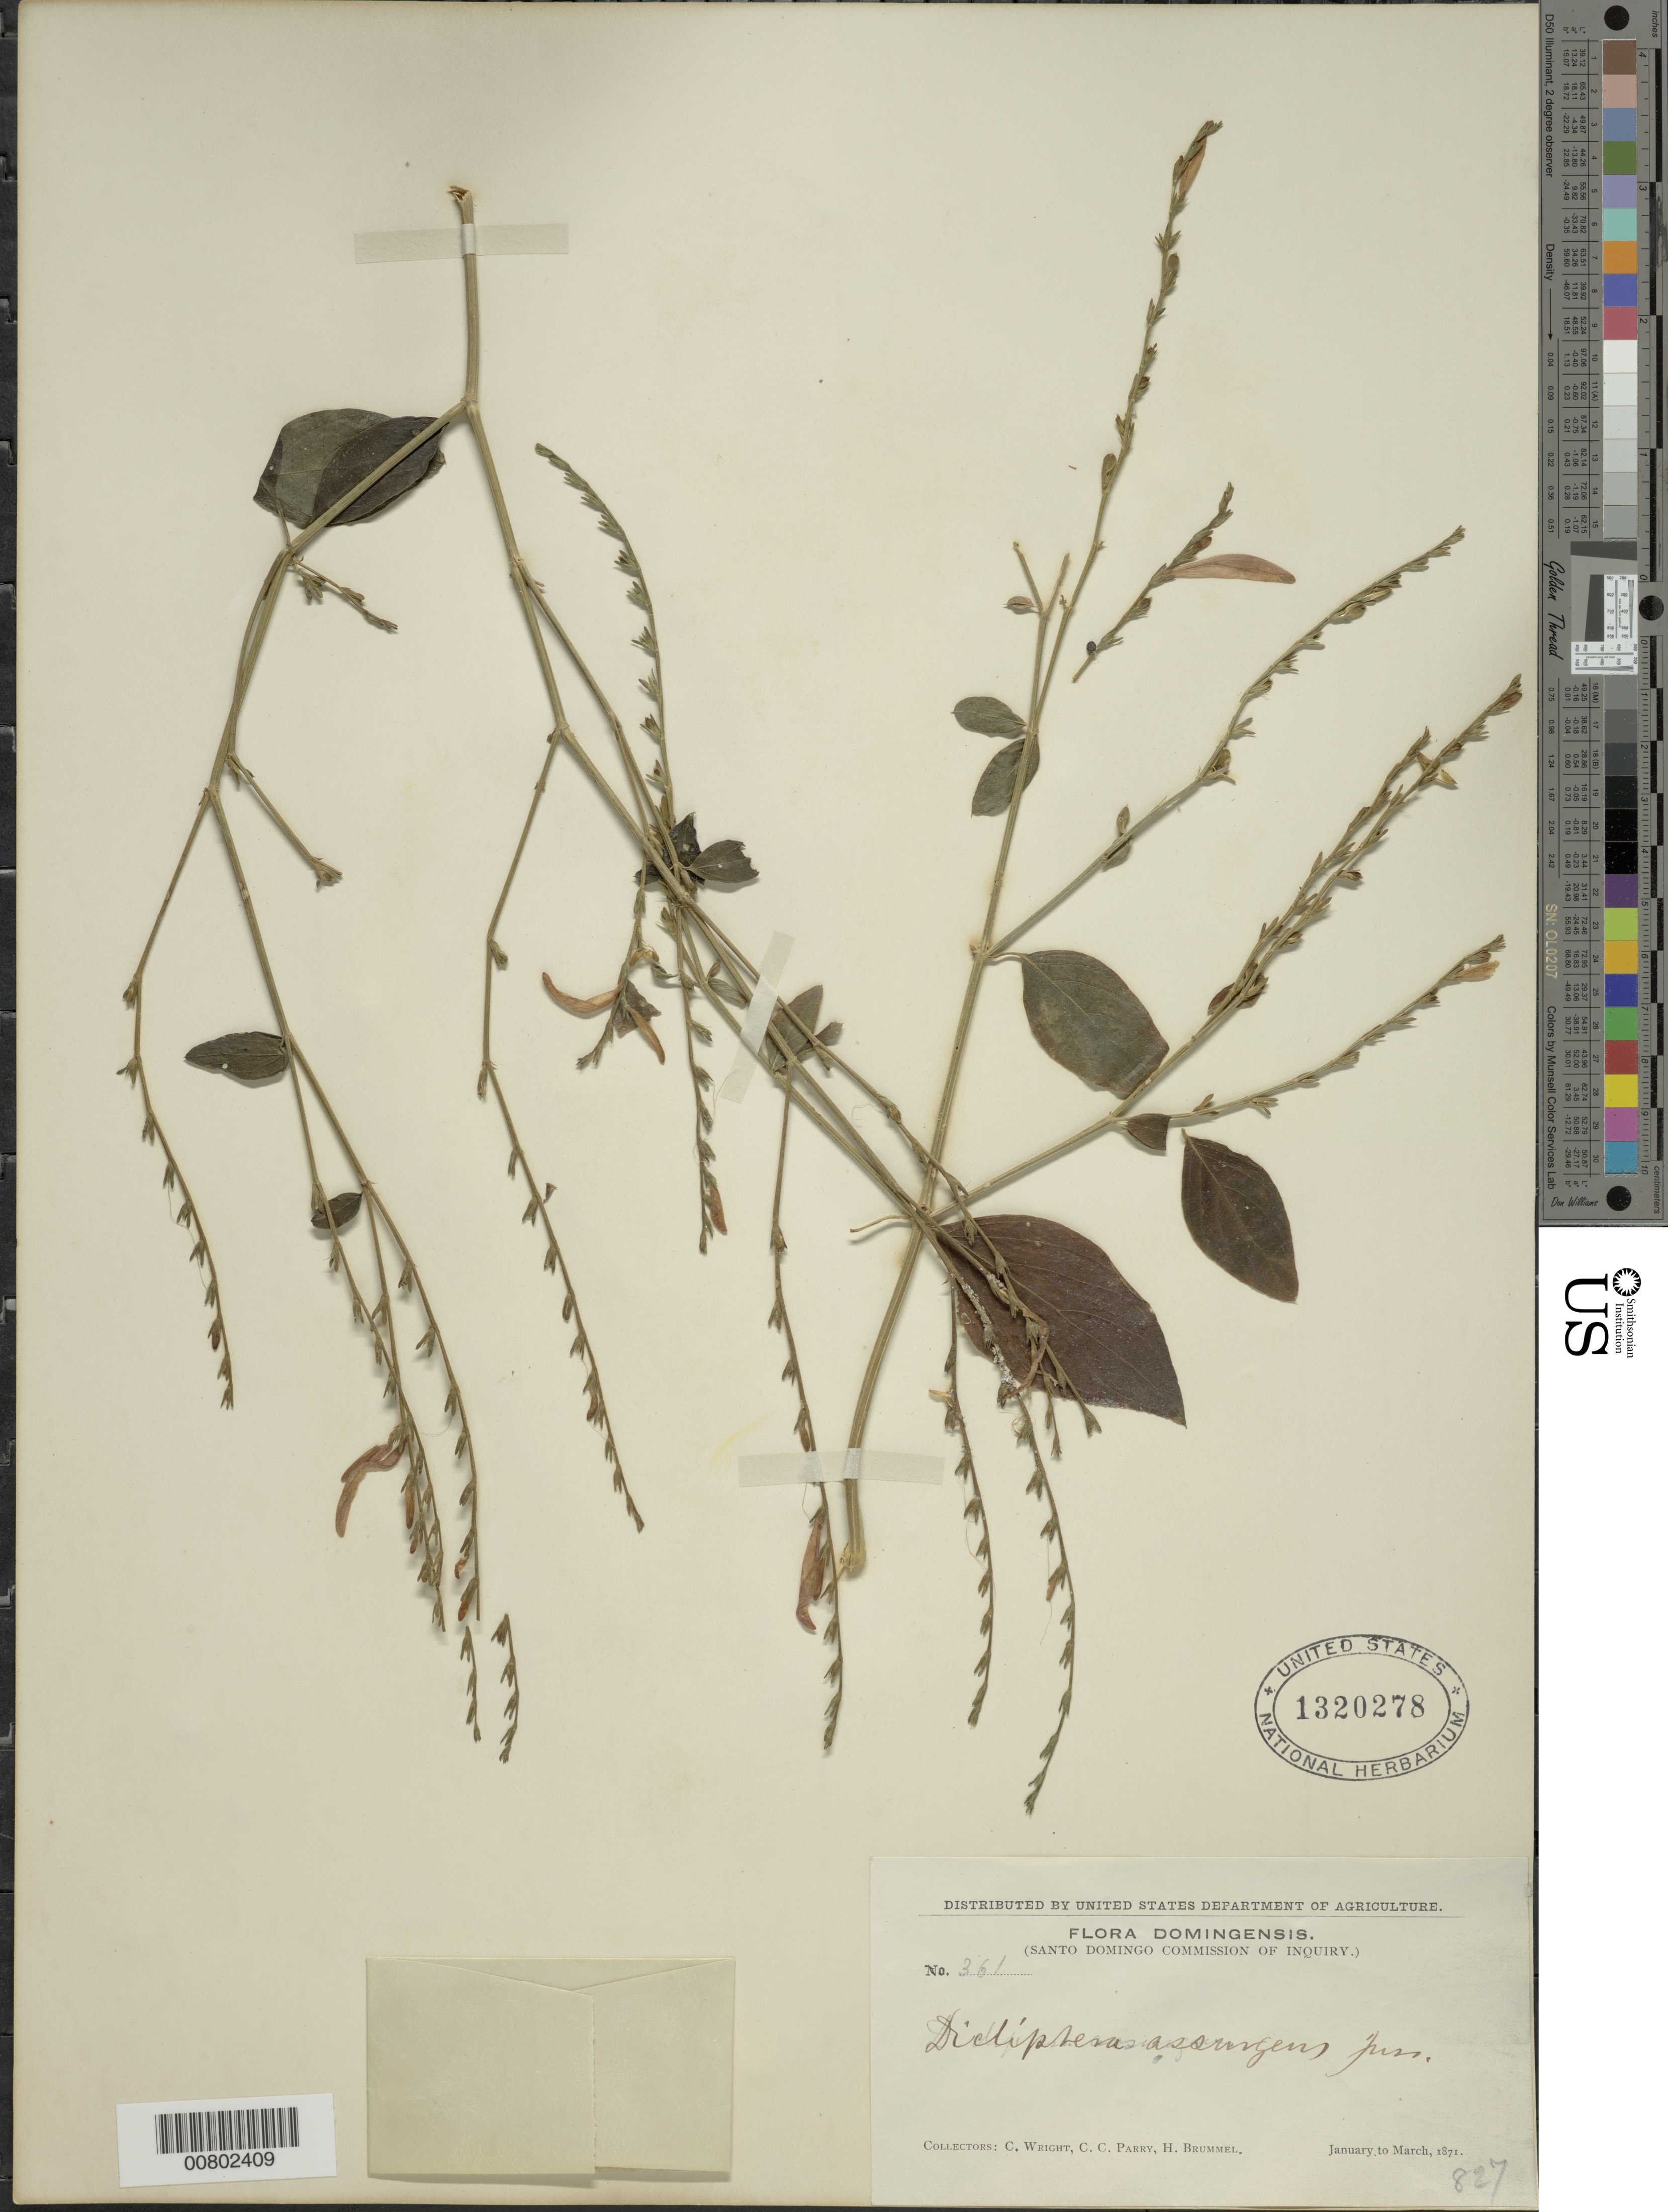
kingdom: Plantae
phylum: Tracheophyta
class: Magnoliopsida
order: Lamiales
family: Acanthaceae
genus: Dicliptera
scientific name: Dicliptera sexangularis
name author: (L.) Juss.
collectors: C. Wright, C. C. Parry & H. Brummel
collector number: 361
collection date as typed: Jan 1871 to -- Mar 1871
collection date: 1871-01/1871-03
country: Dominican Republic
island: Hispaniola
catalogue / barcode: US 1320278